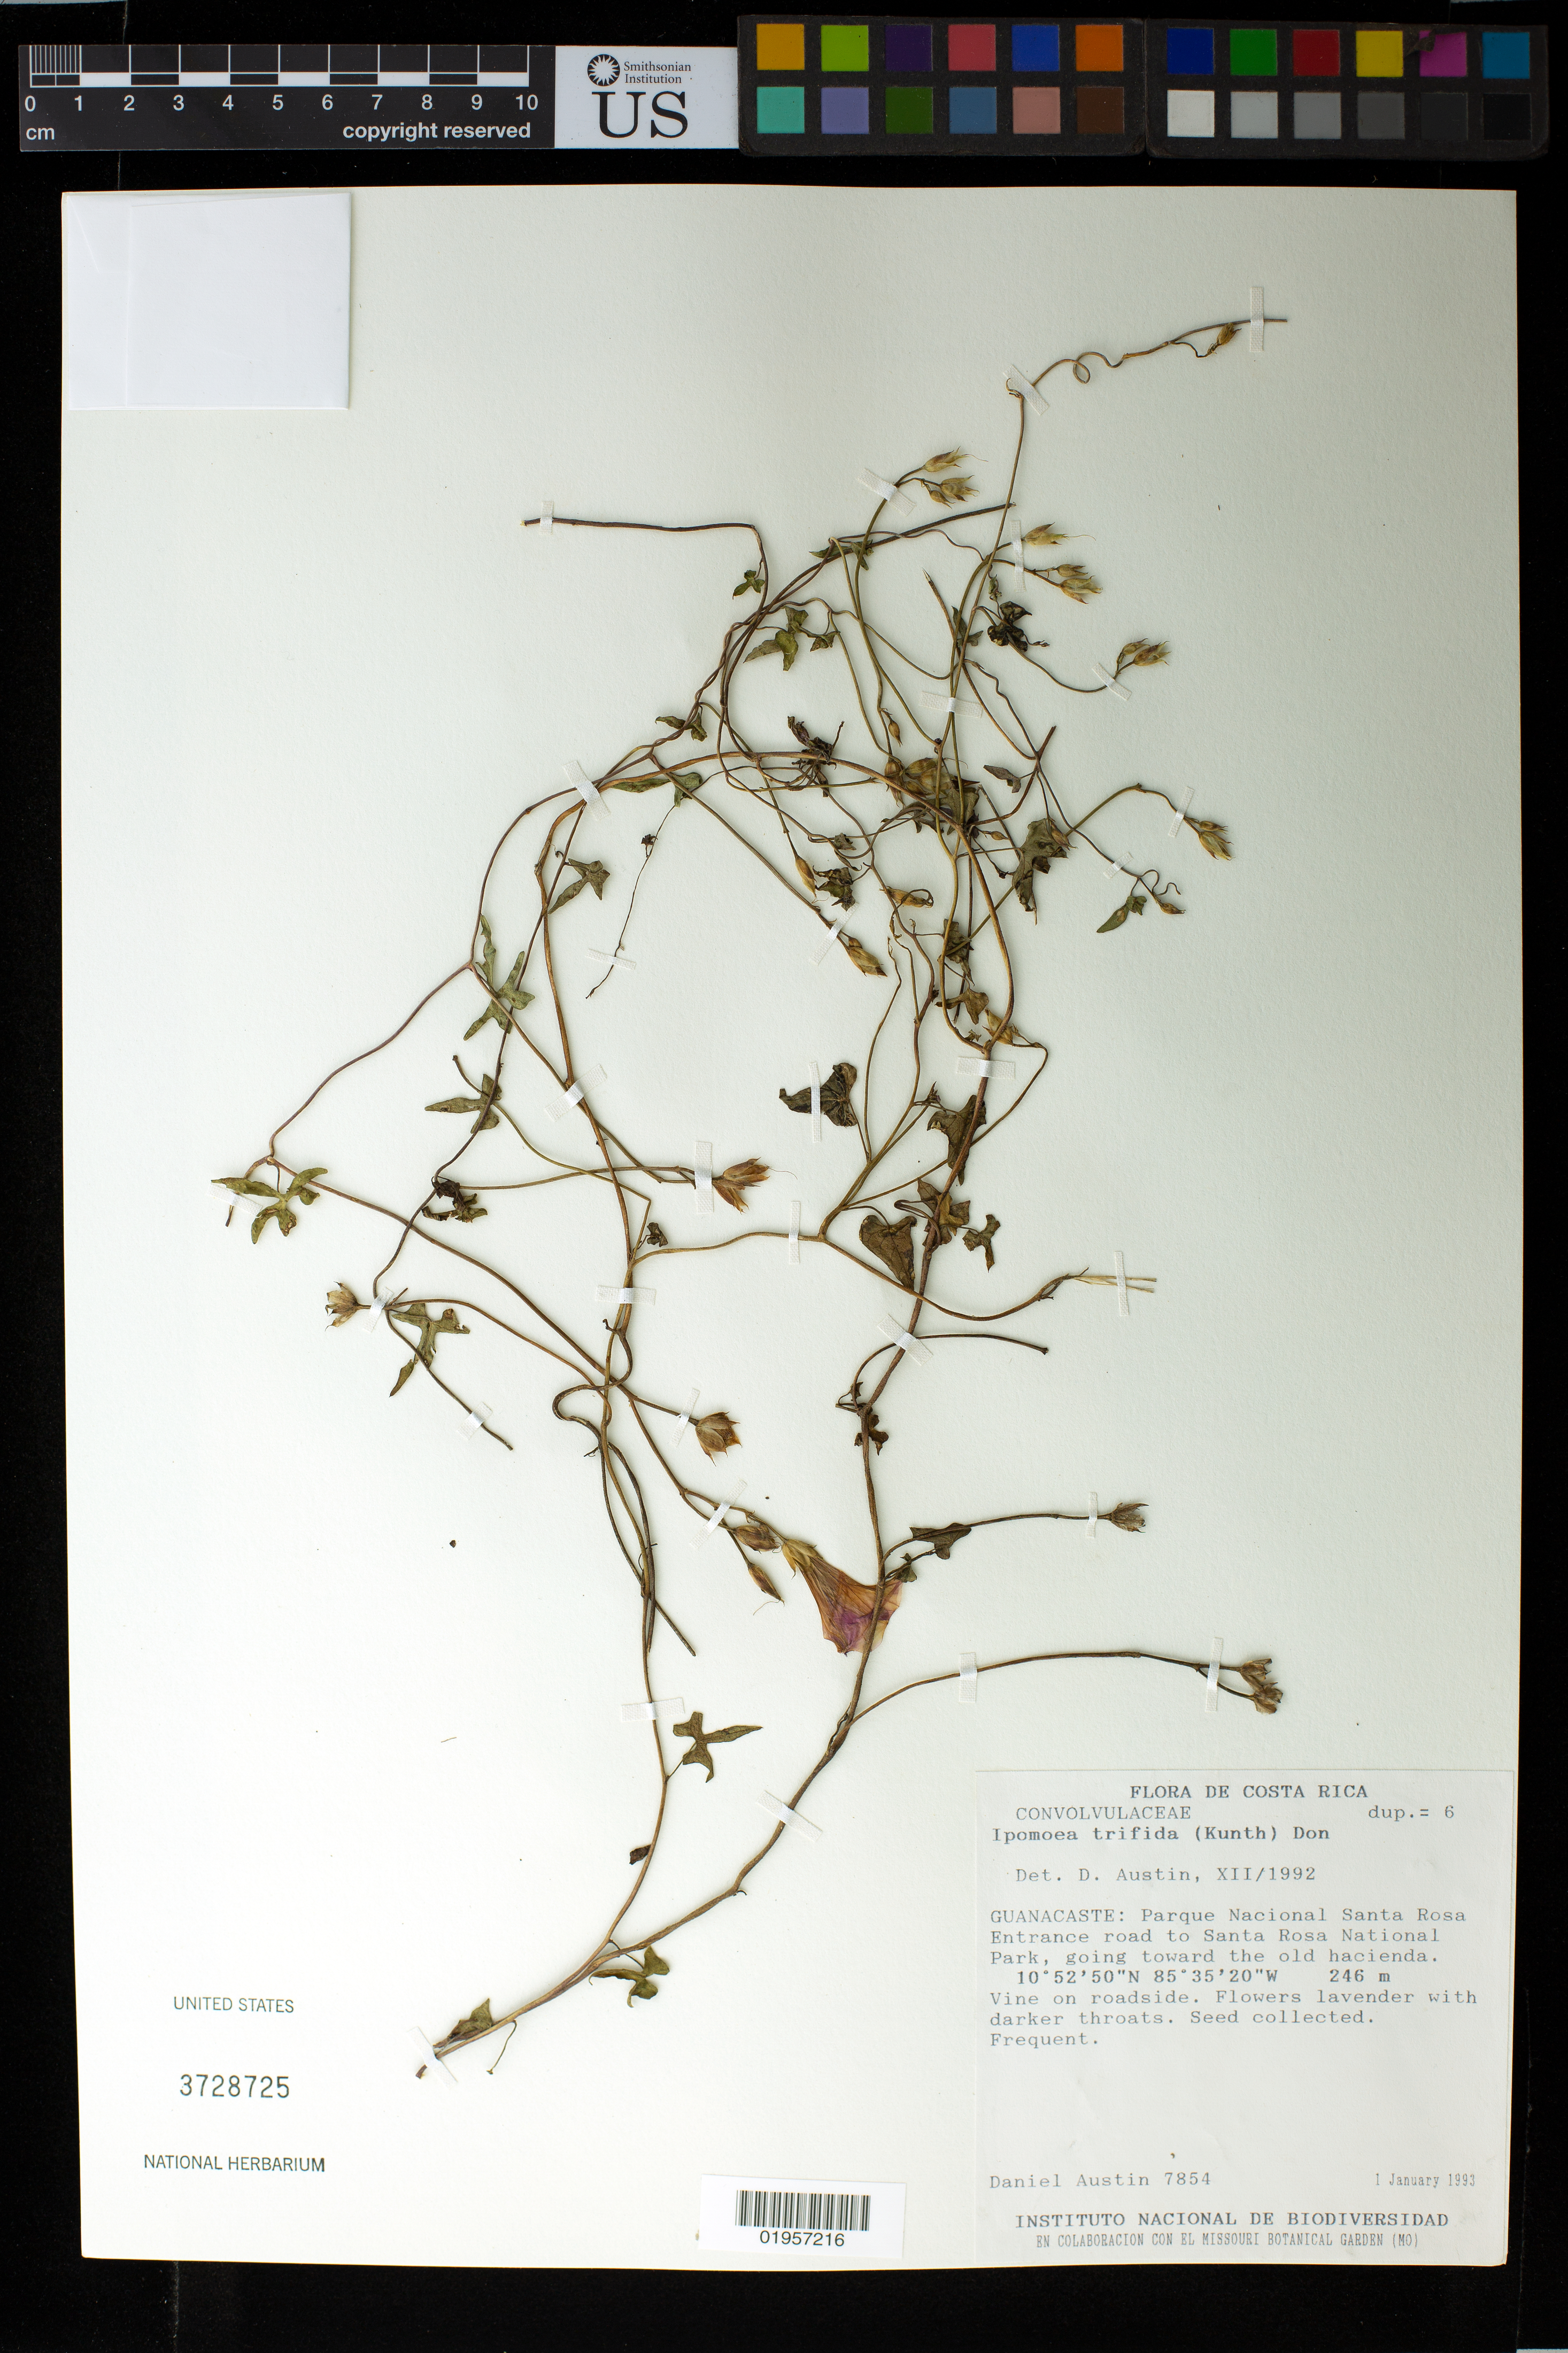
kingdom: Plantae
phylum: Tracheophyta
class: Magnoliopsida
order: Solanales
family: Convolvulaceae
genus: Ipomoea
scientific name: Ipomoea trifida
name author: (Kunth) G. Don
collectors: D. Austin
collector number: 7854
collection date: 1993-01-01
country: Costa Rica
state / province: Guanacaste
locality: Entrance road to Santa Rosa National Park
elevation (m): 246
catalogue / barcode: US 3728725